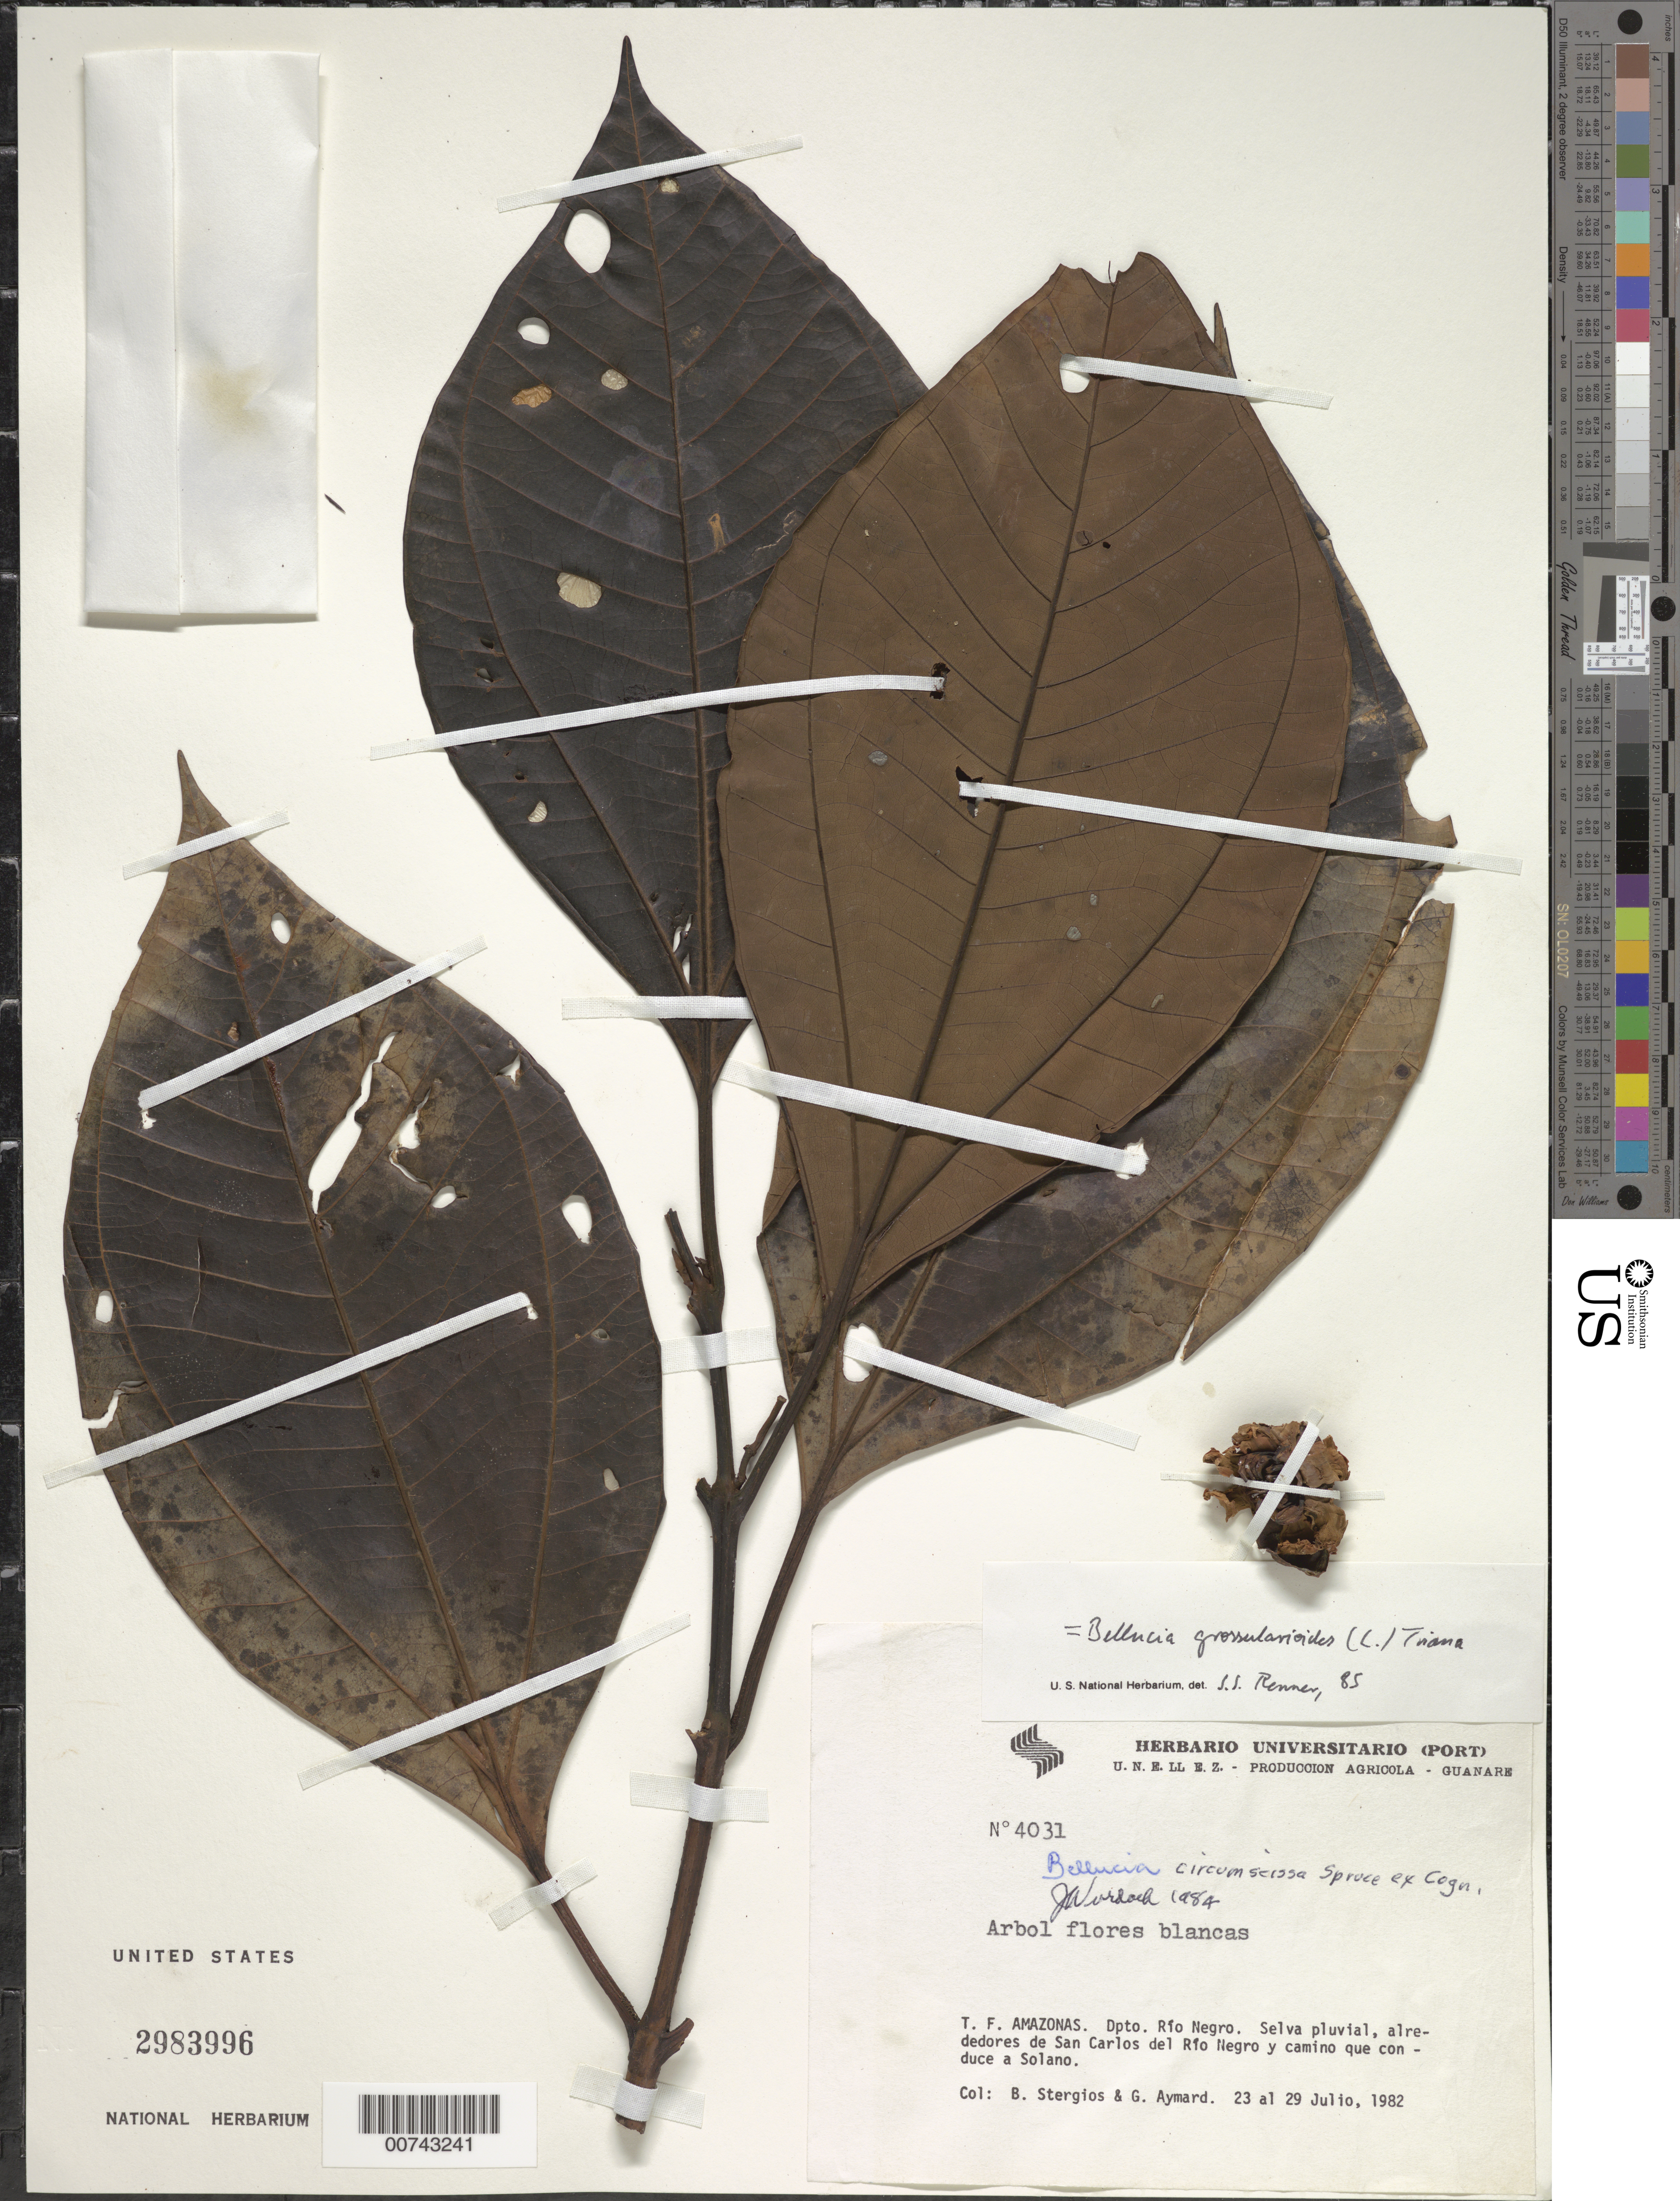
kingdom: Plantae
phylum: Tracheophyta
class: Magnoliopsida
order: Myrtales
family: Melastomataceae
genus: Bellucia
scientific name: Bellucia grossularioides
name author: (L.) Triana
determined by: Renner, J. S.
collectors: B. G. Stergios & G. A. Aymard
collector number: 4031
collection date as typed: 23-Jul-82 to 29-Jul-82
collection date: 1982-07-23/1982-07-29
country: Venezuela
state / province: Amazonas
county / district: Río Negro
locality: San Carlos del Río Negro y camino que conduce a Solano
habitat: Selva pluvial, alrededores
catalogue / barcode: US 2983996